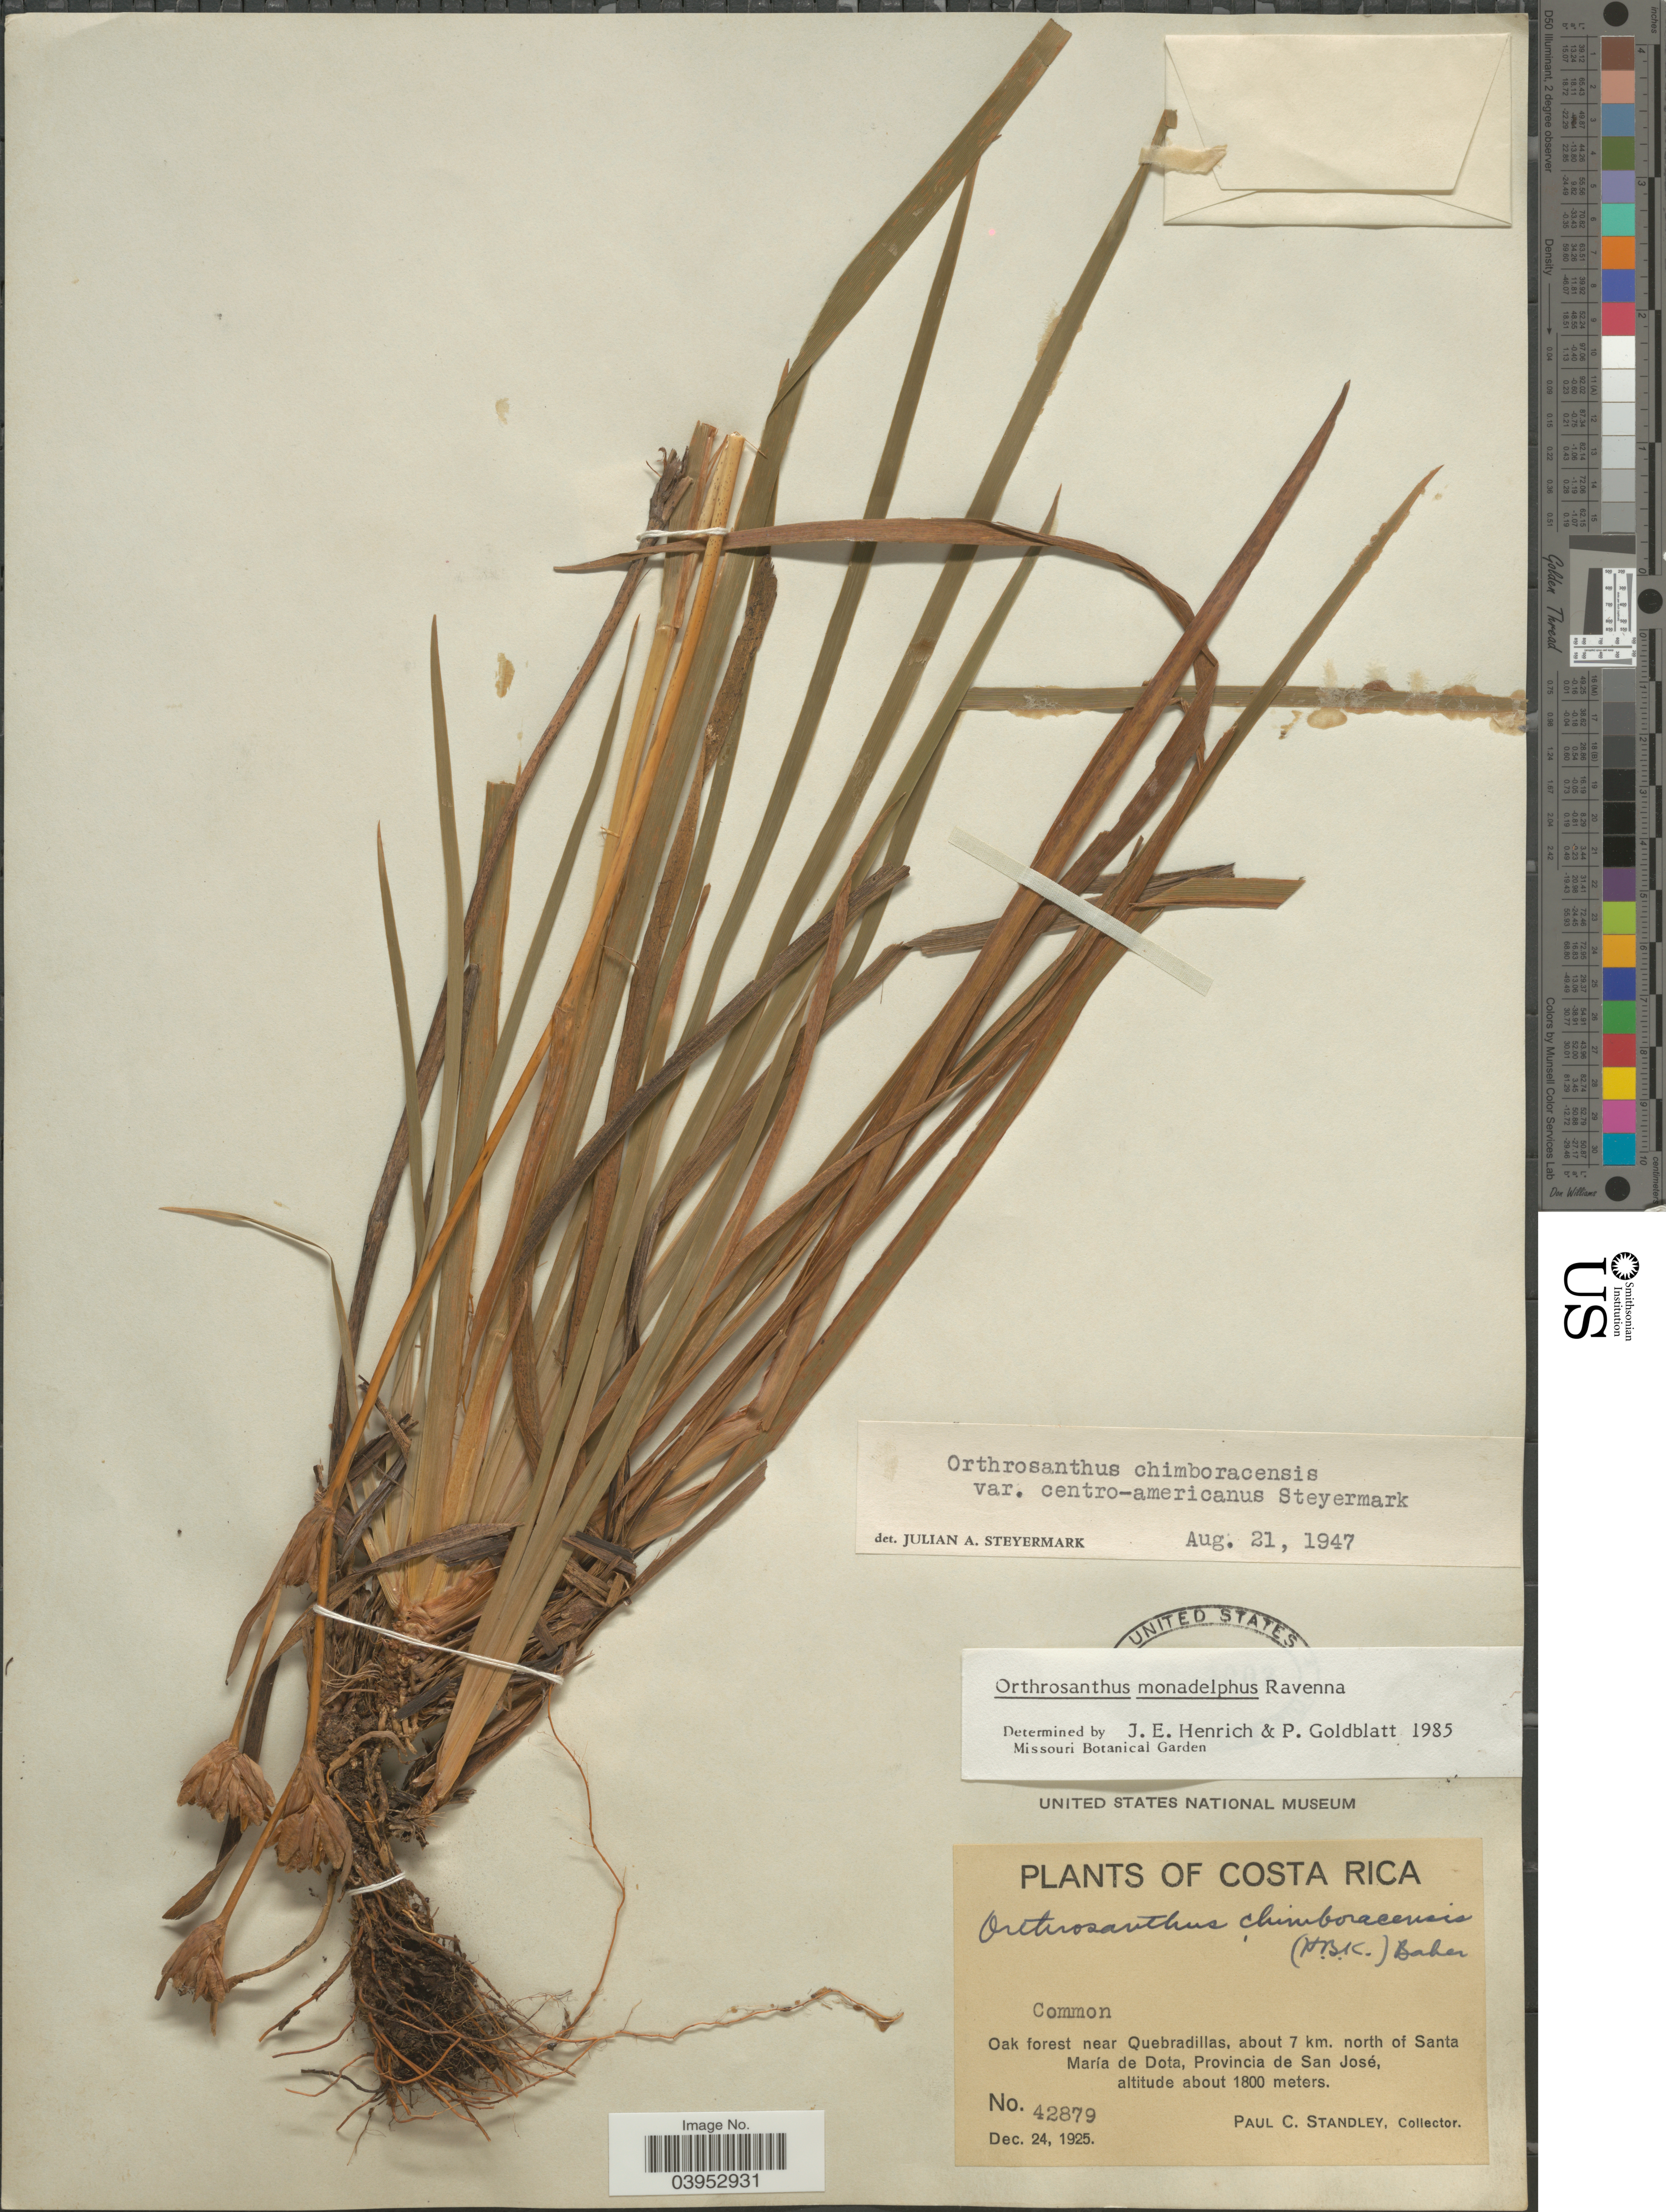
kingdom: Plantae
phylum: Tracheophyta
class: Liliopsida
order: Asparagales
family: Iridaceae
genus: Orthrosanthus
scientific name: Orthrosanthus monadelphus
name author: Ravenna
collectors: P. C. Standley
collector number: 42879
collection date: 1925-12-24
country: Costa Rica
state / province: San José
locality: Oak forest near Quebradillas, about 7 km. north of Santa María de Dota.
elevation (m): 1800